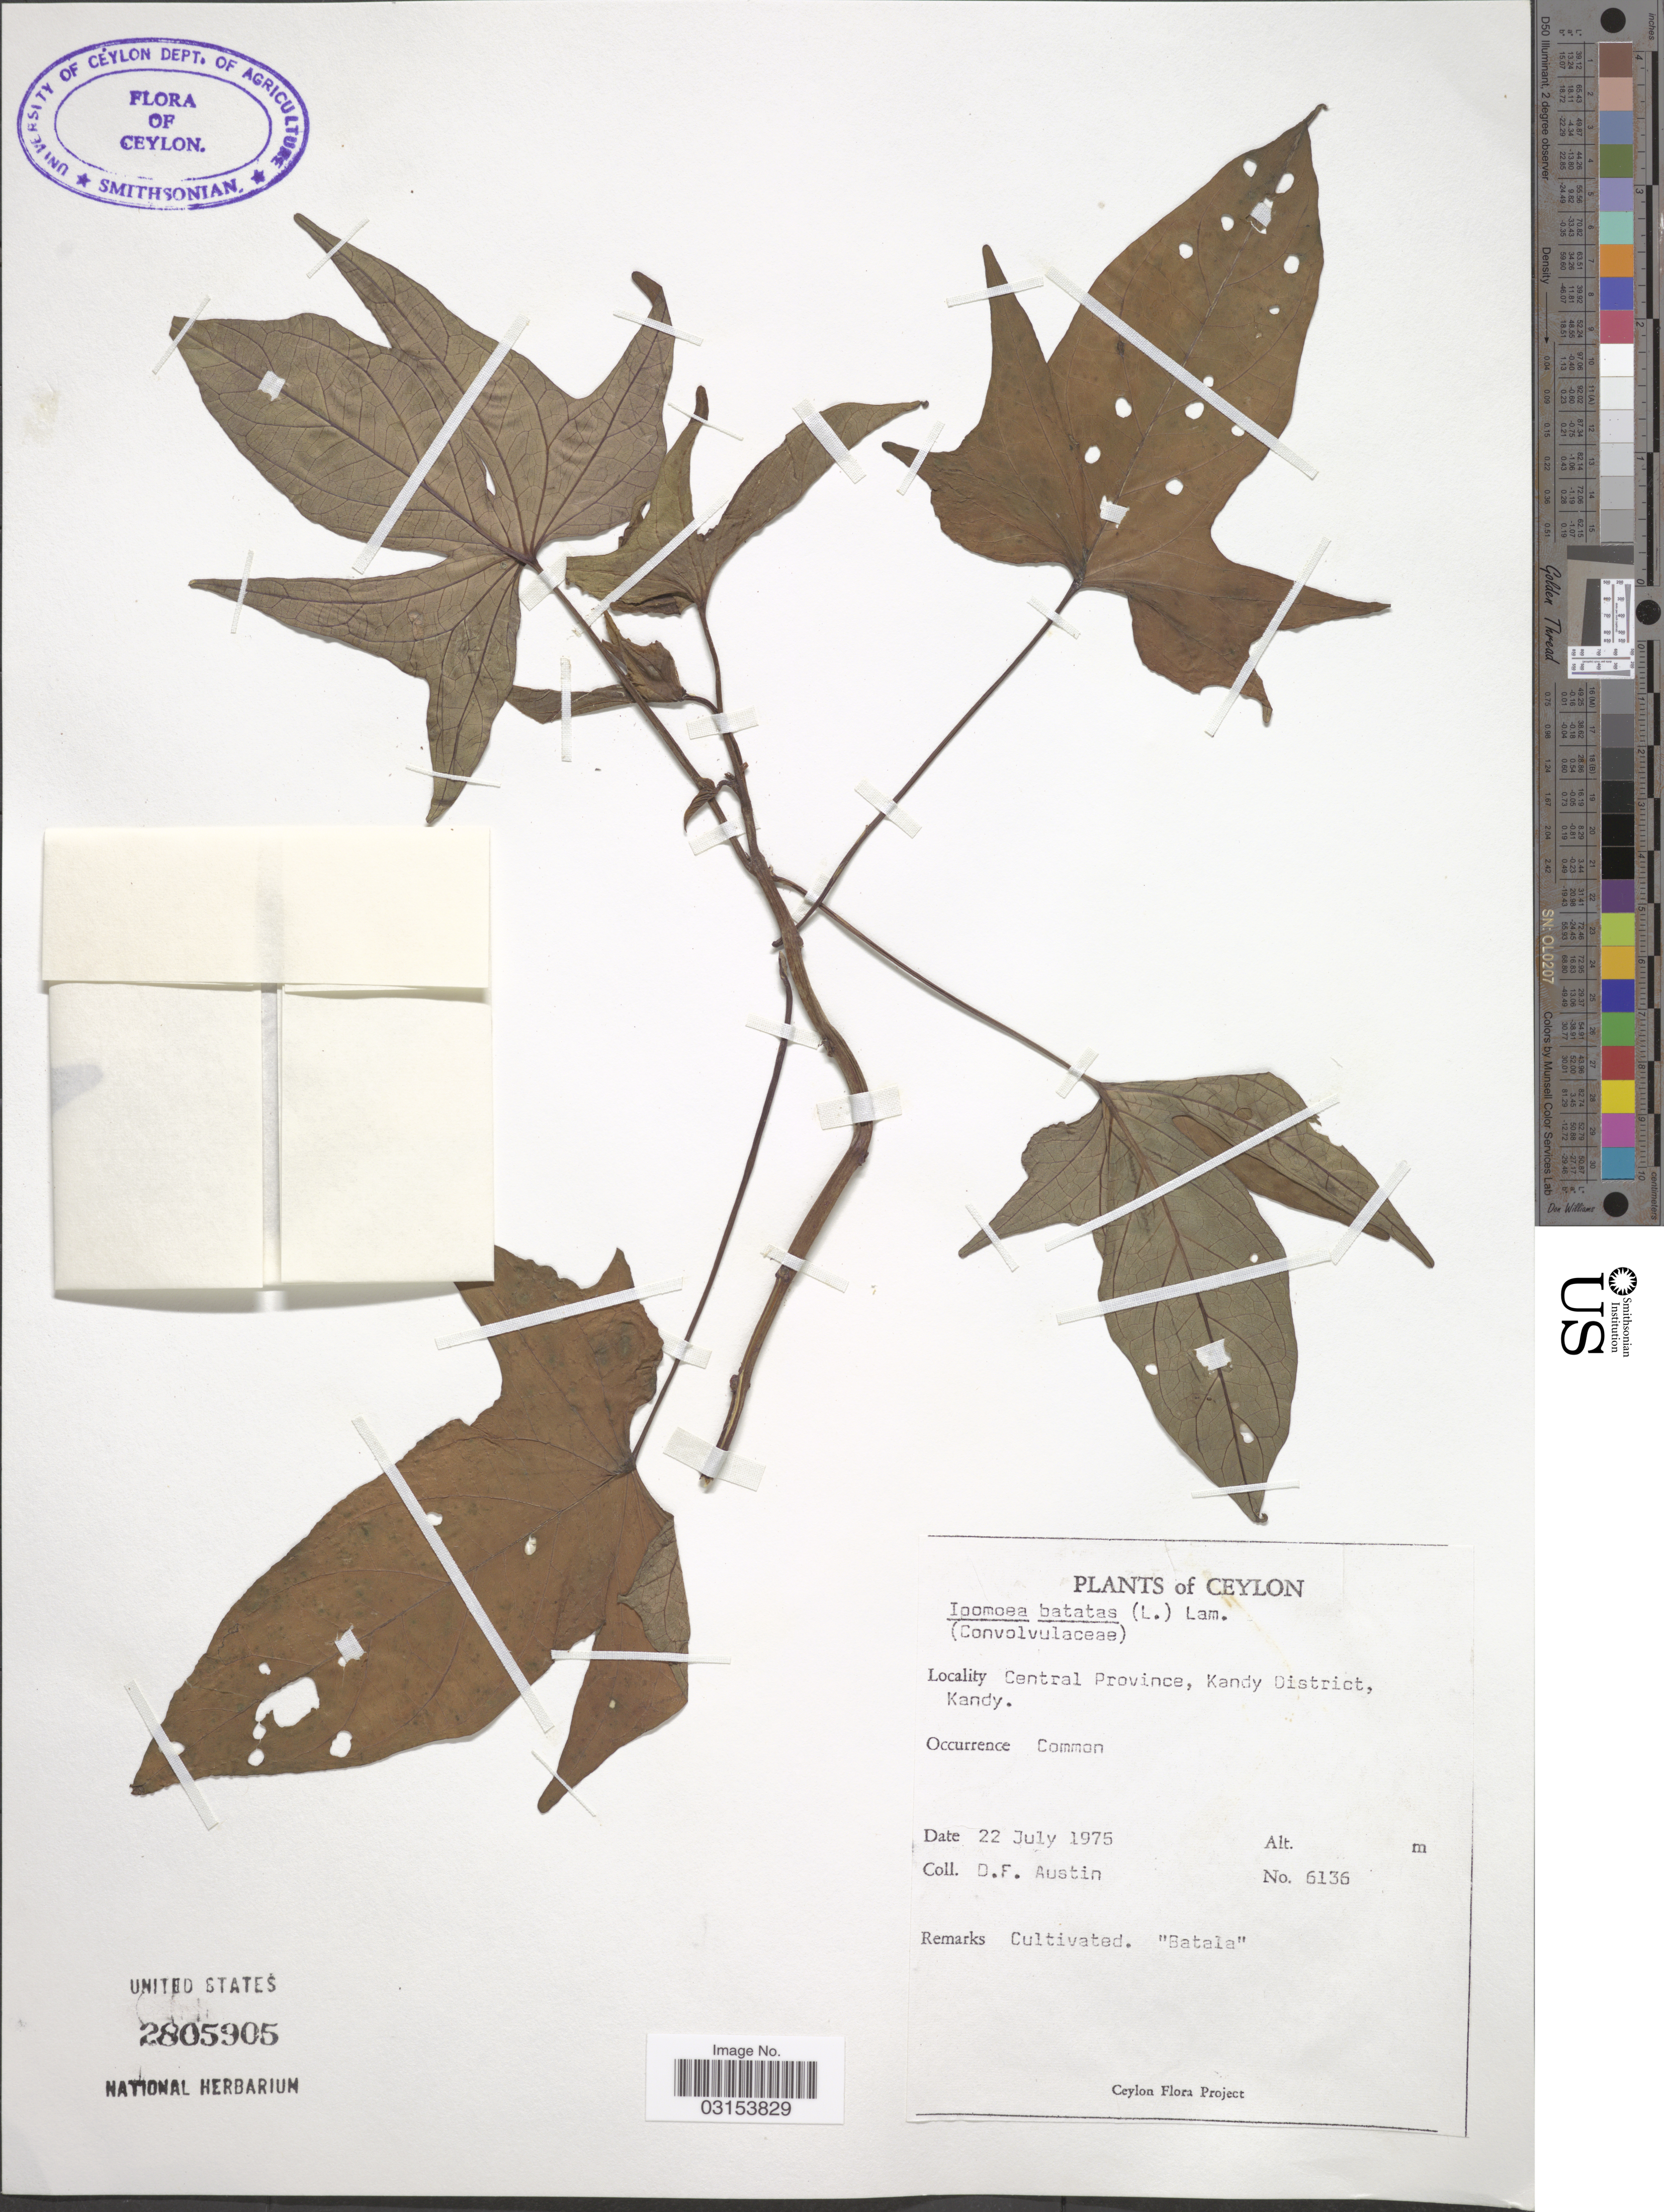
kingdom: Plantae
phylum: Tracheophyta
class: Magnoliopsida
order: Solanales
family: Convolvulaceae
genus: Ipomoea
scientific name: Ipomoea batatas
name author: (L.) Lam.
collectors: D. Austin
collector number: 6136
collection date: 1975-07-22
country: Sri Lanka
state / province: Central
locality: Ceylon. Kandy District, Kandy.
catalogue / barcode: US 2805905